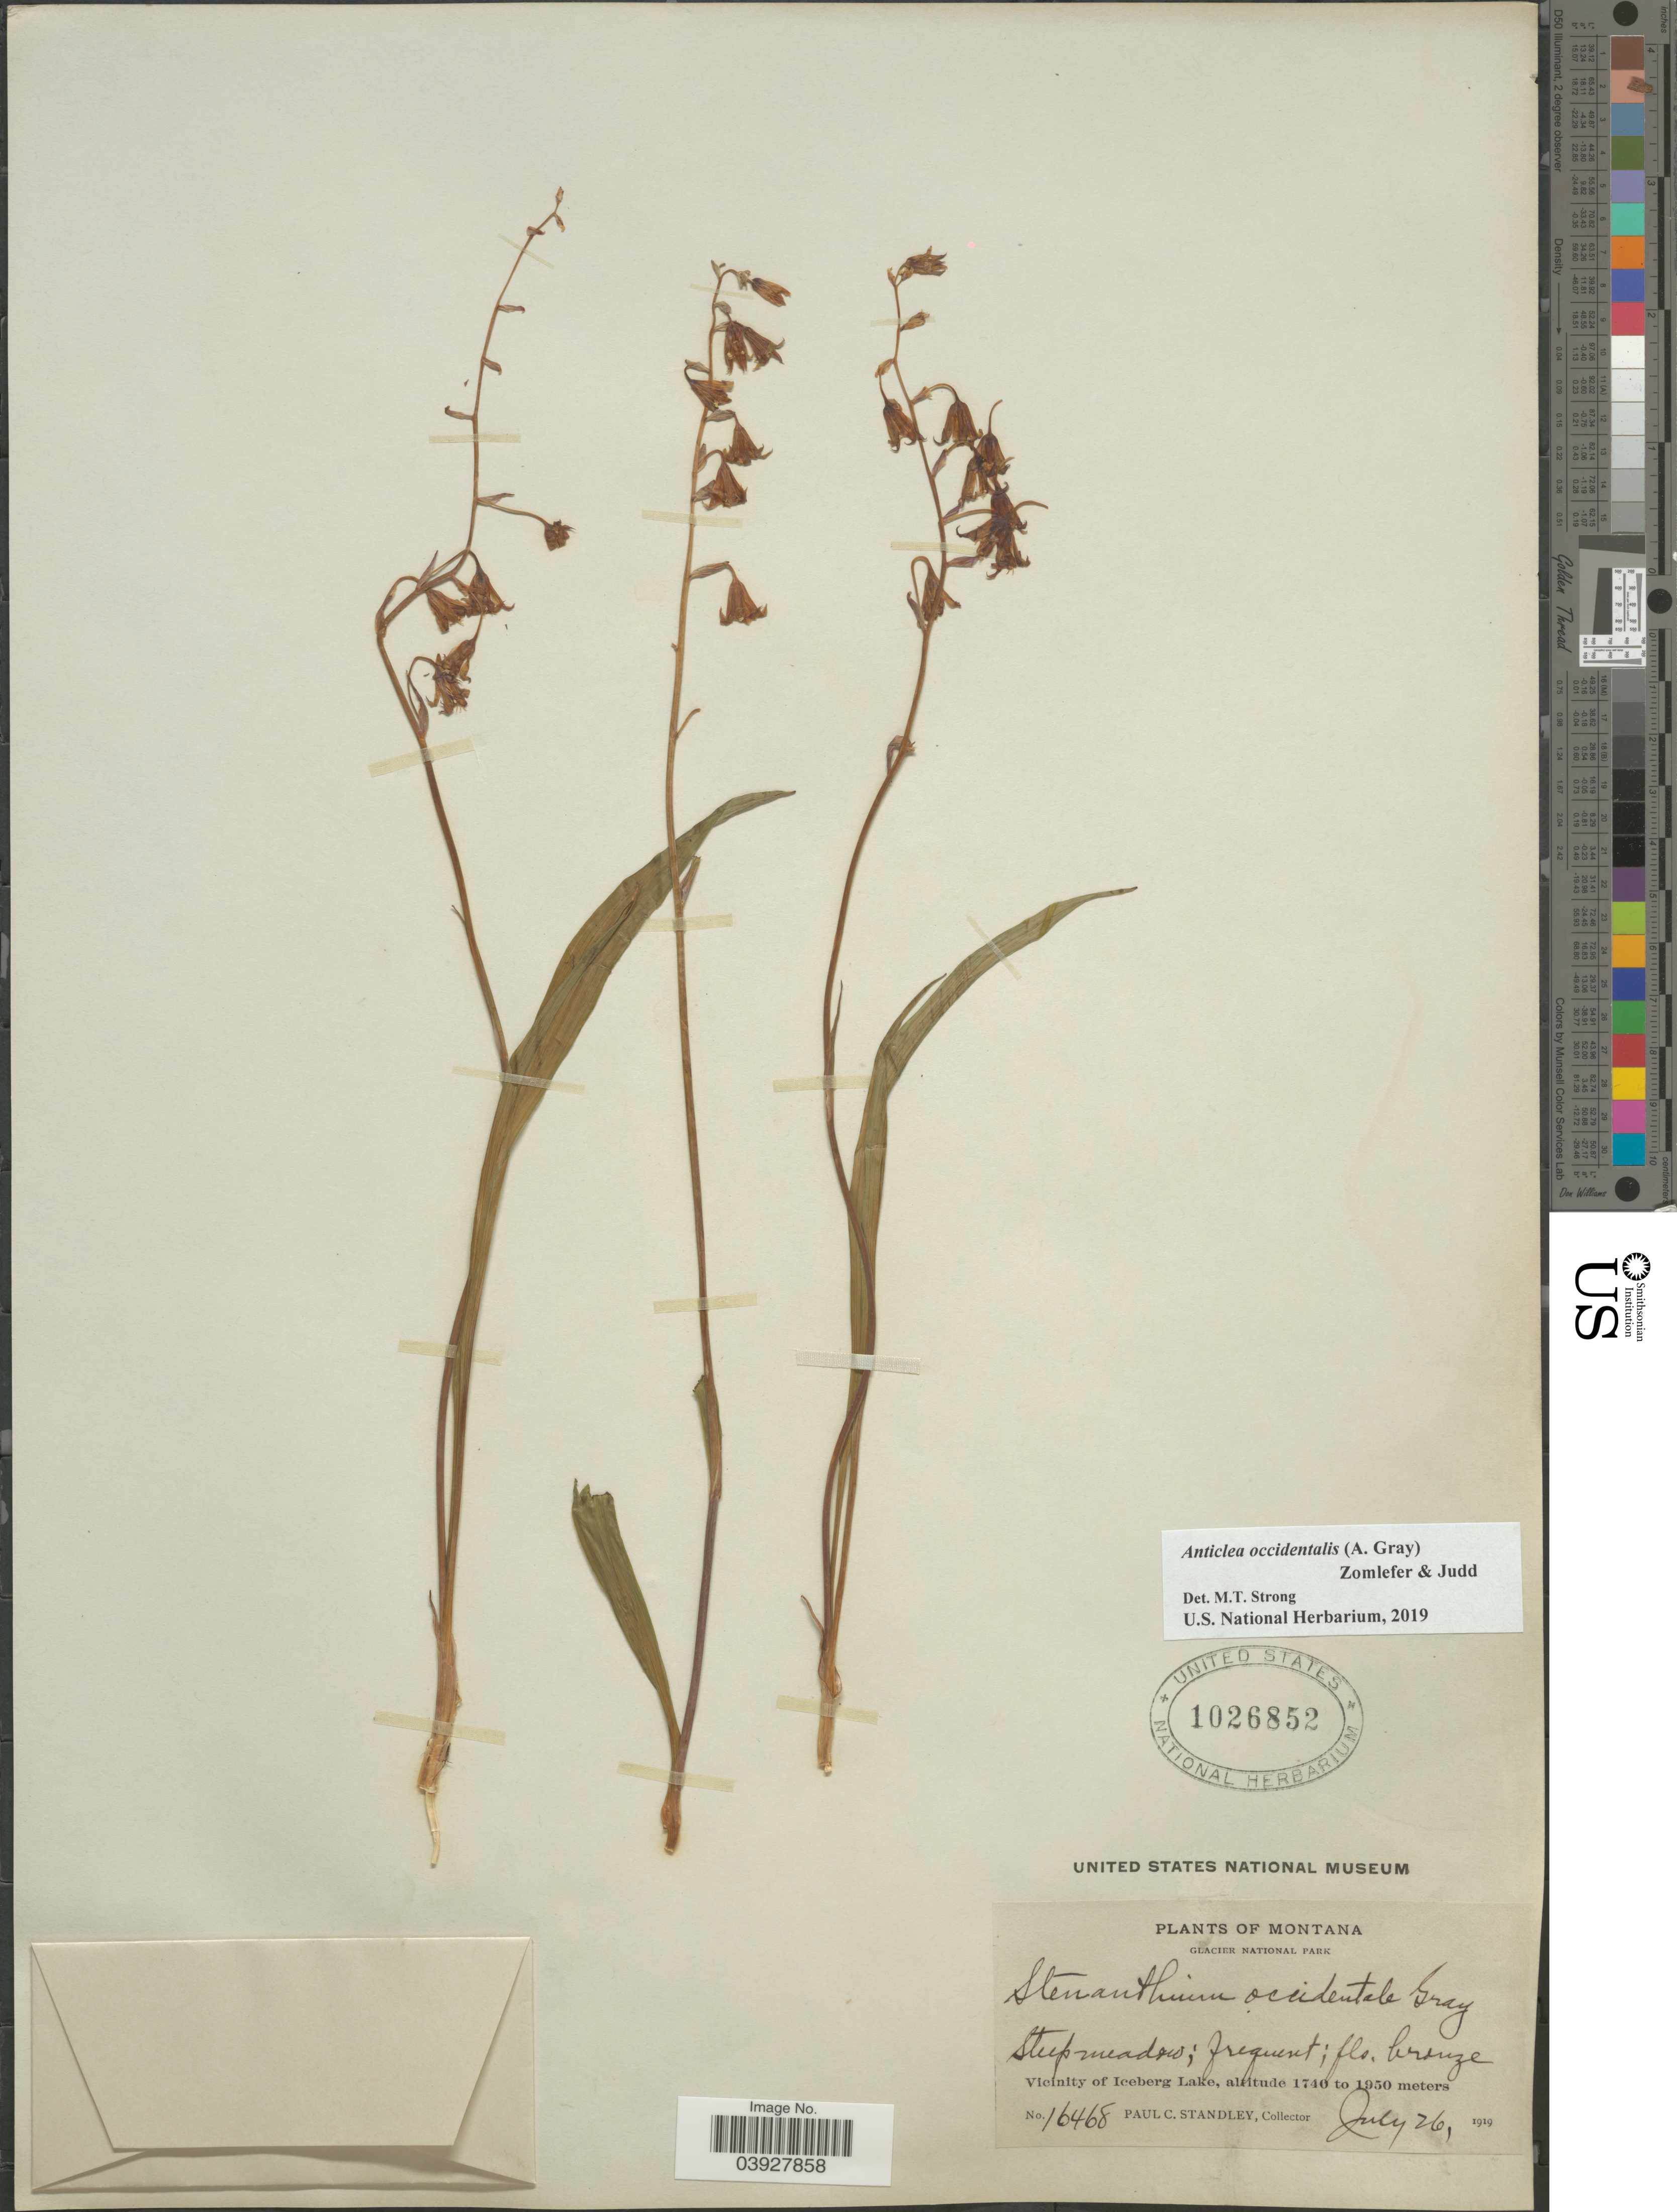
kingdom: Plantae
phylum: Tracheophyta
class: Liliopsida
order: Liliales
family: Melanthiaceae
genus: Anticlea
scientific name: Anticlea occidentalis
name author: (A. Gray) Zomlefer & Judd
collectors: P. C. Standley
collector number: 16468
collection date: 1919-07-26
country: United States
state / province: Montana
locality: Glacier National Park. Vicinity of Iceberg Lake.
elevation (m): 1740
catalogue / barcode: US 1026852